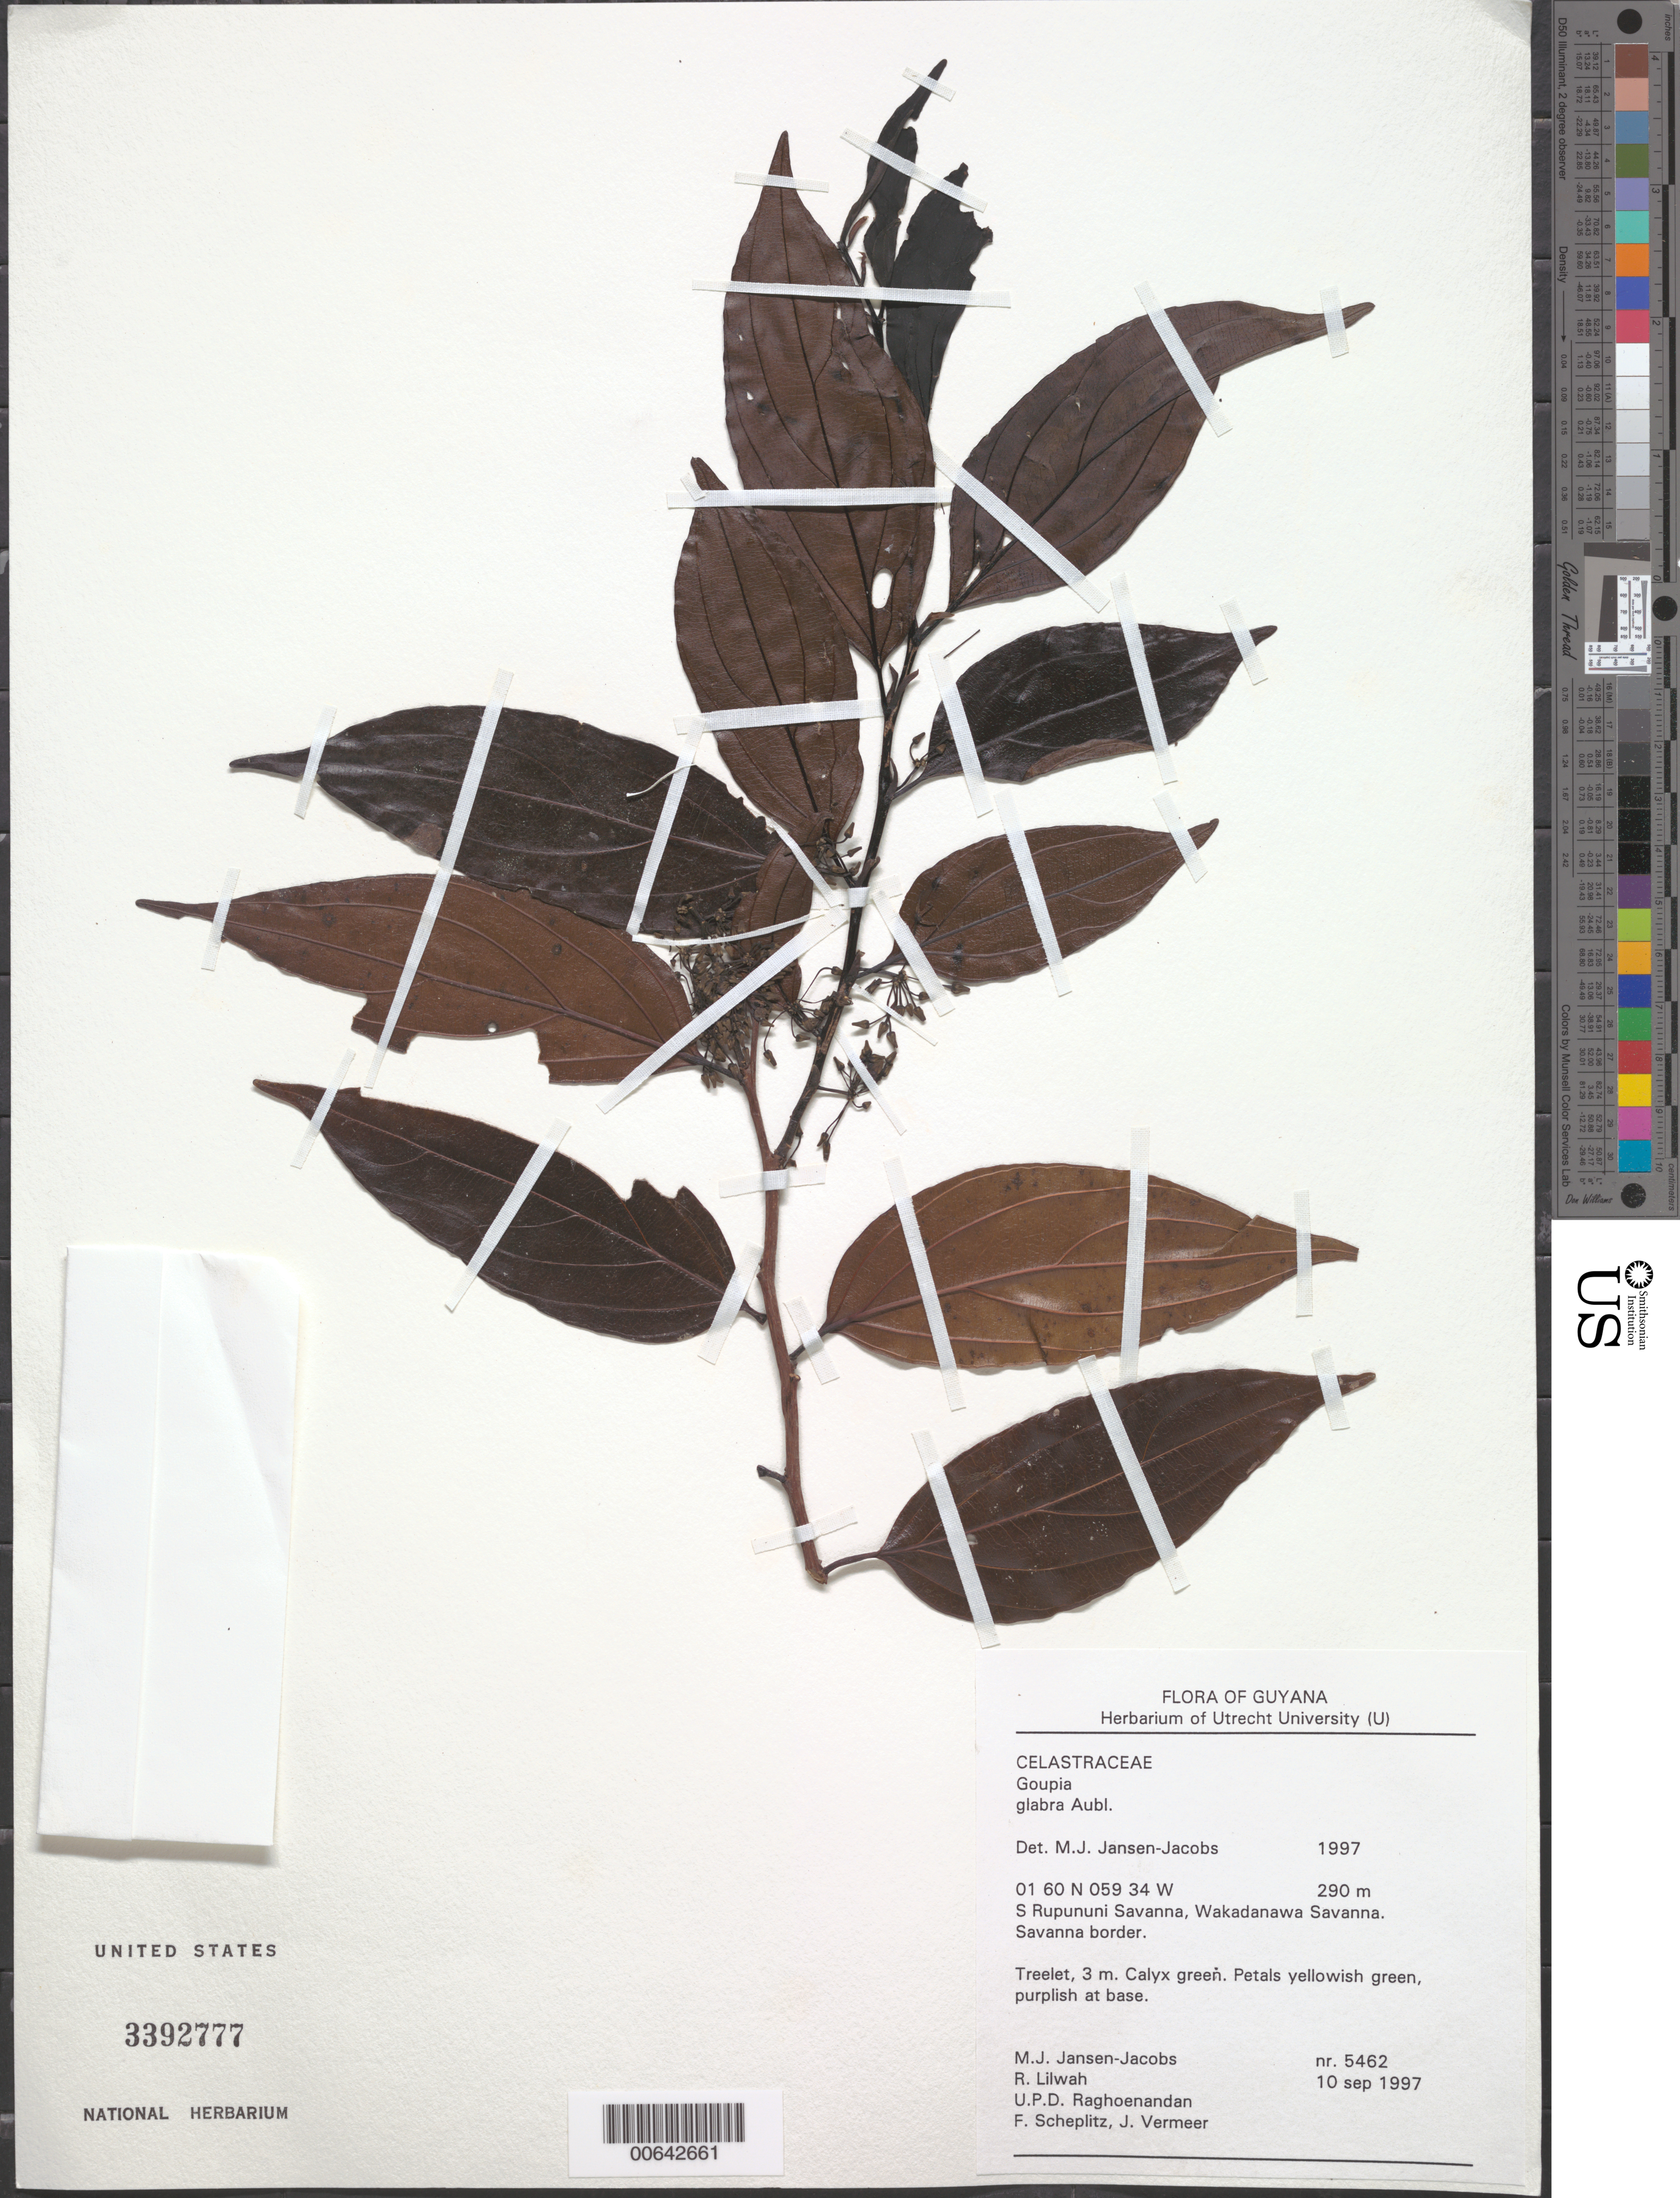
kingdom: Plantae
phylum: Tracheophyta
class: Magnoliopsida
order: Malpighiales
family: Goupiaceae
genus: Goupia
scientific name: Goupia glabra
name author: Aubl.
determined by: Jansen-Jacobs, M. J., (U), Nationaal Herbarium Nederland, Utrecht University branch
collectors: M. J. Jansen-Jacobs, R. Lilwah, U. Raghoenandan, F. Scheplitz & J. Vermeer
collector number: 5462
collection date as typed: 10-Sep-97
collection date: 1997-09-10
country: Guyana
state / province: U. Takutu-U. Essequibo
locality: S. Rupununi savanna, Wakadanawa Savanna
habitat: Savanna border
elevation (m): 290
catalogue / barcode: US 3392777